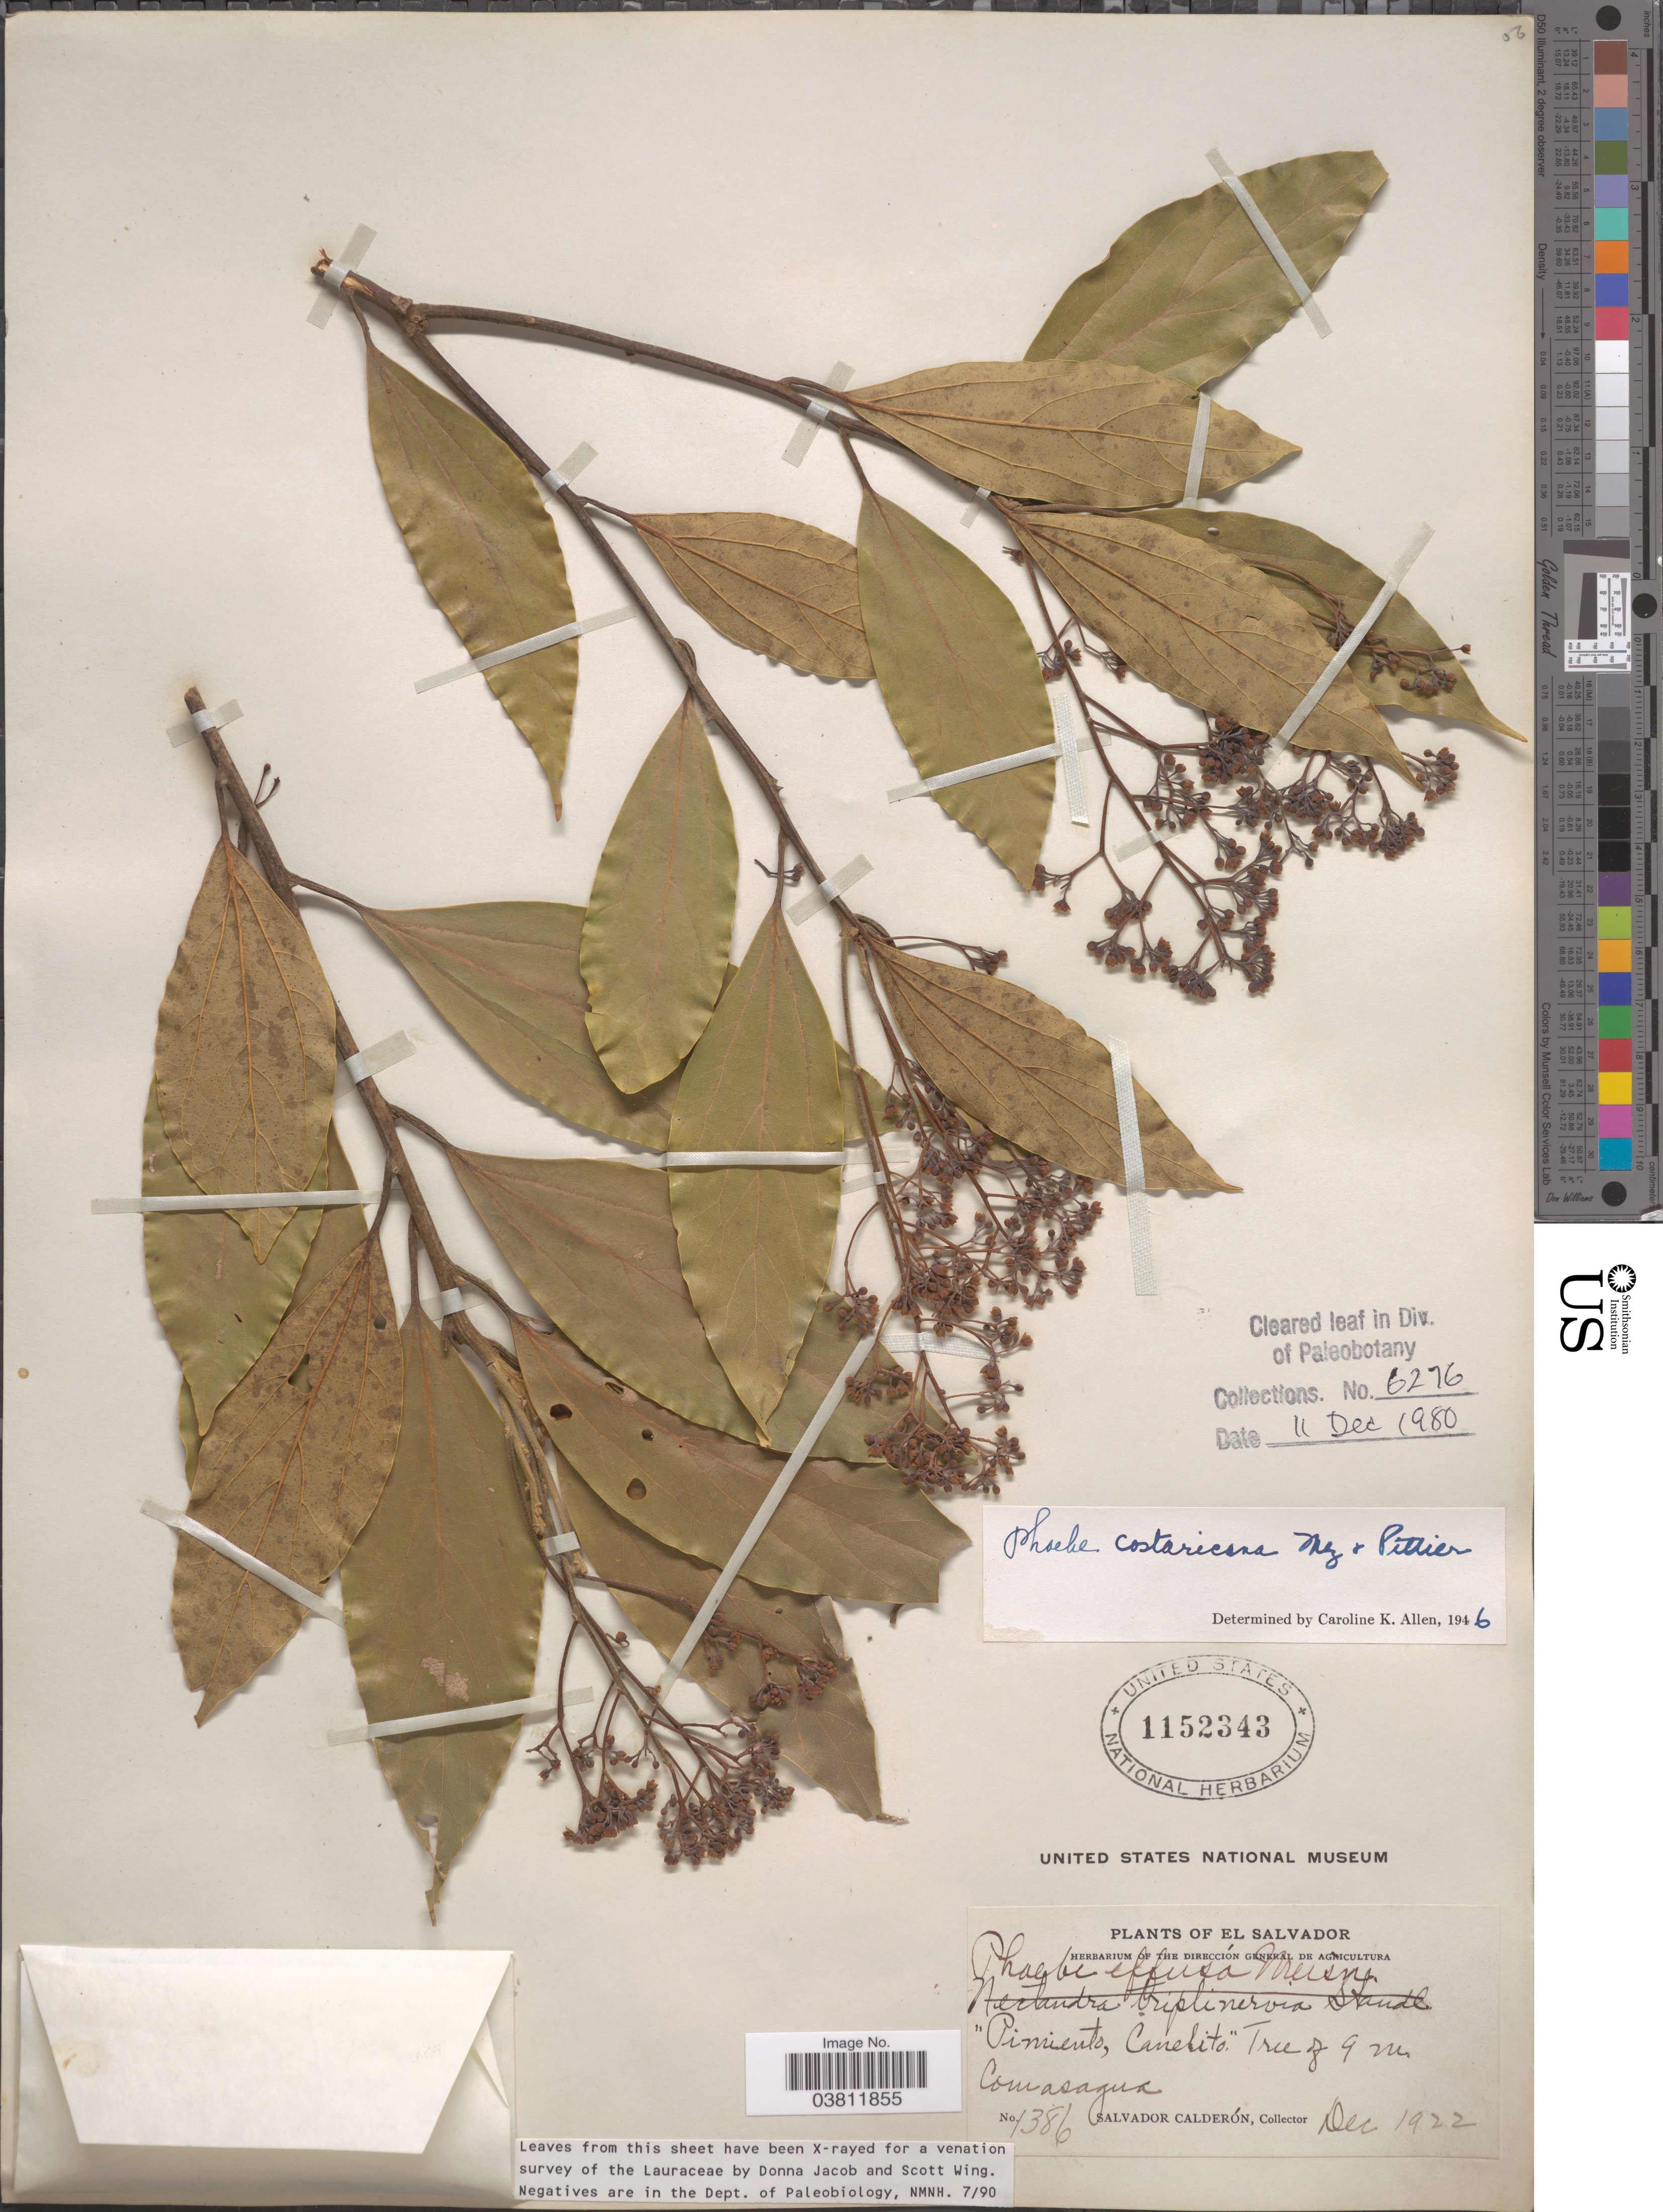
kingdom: Plantae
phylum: Tracheophyta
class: Magnoliopsida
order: Laurales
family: Lauraceae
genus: Phoebe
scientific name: Phoebe costaricana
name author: Mez & Pittier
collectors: S. Calderón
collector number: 1386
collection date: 1922-12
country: El Salvador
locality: Comasagua.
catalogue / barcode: US 1152343